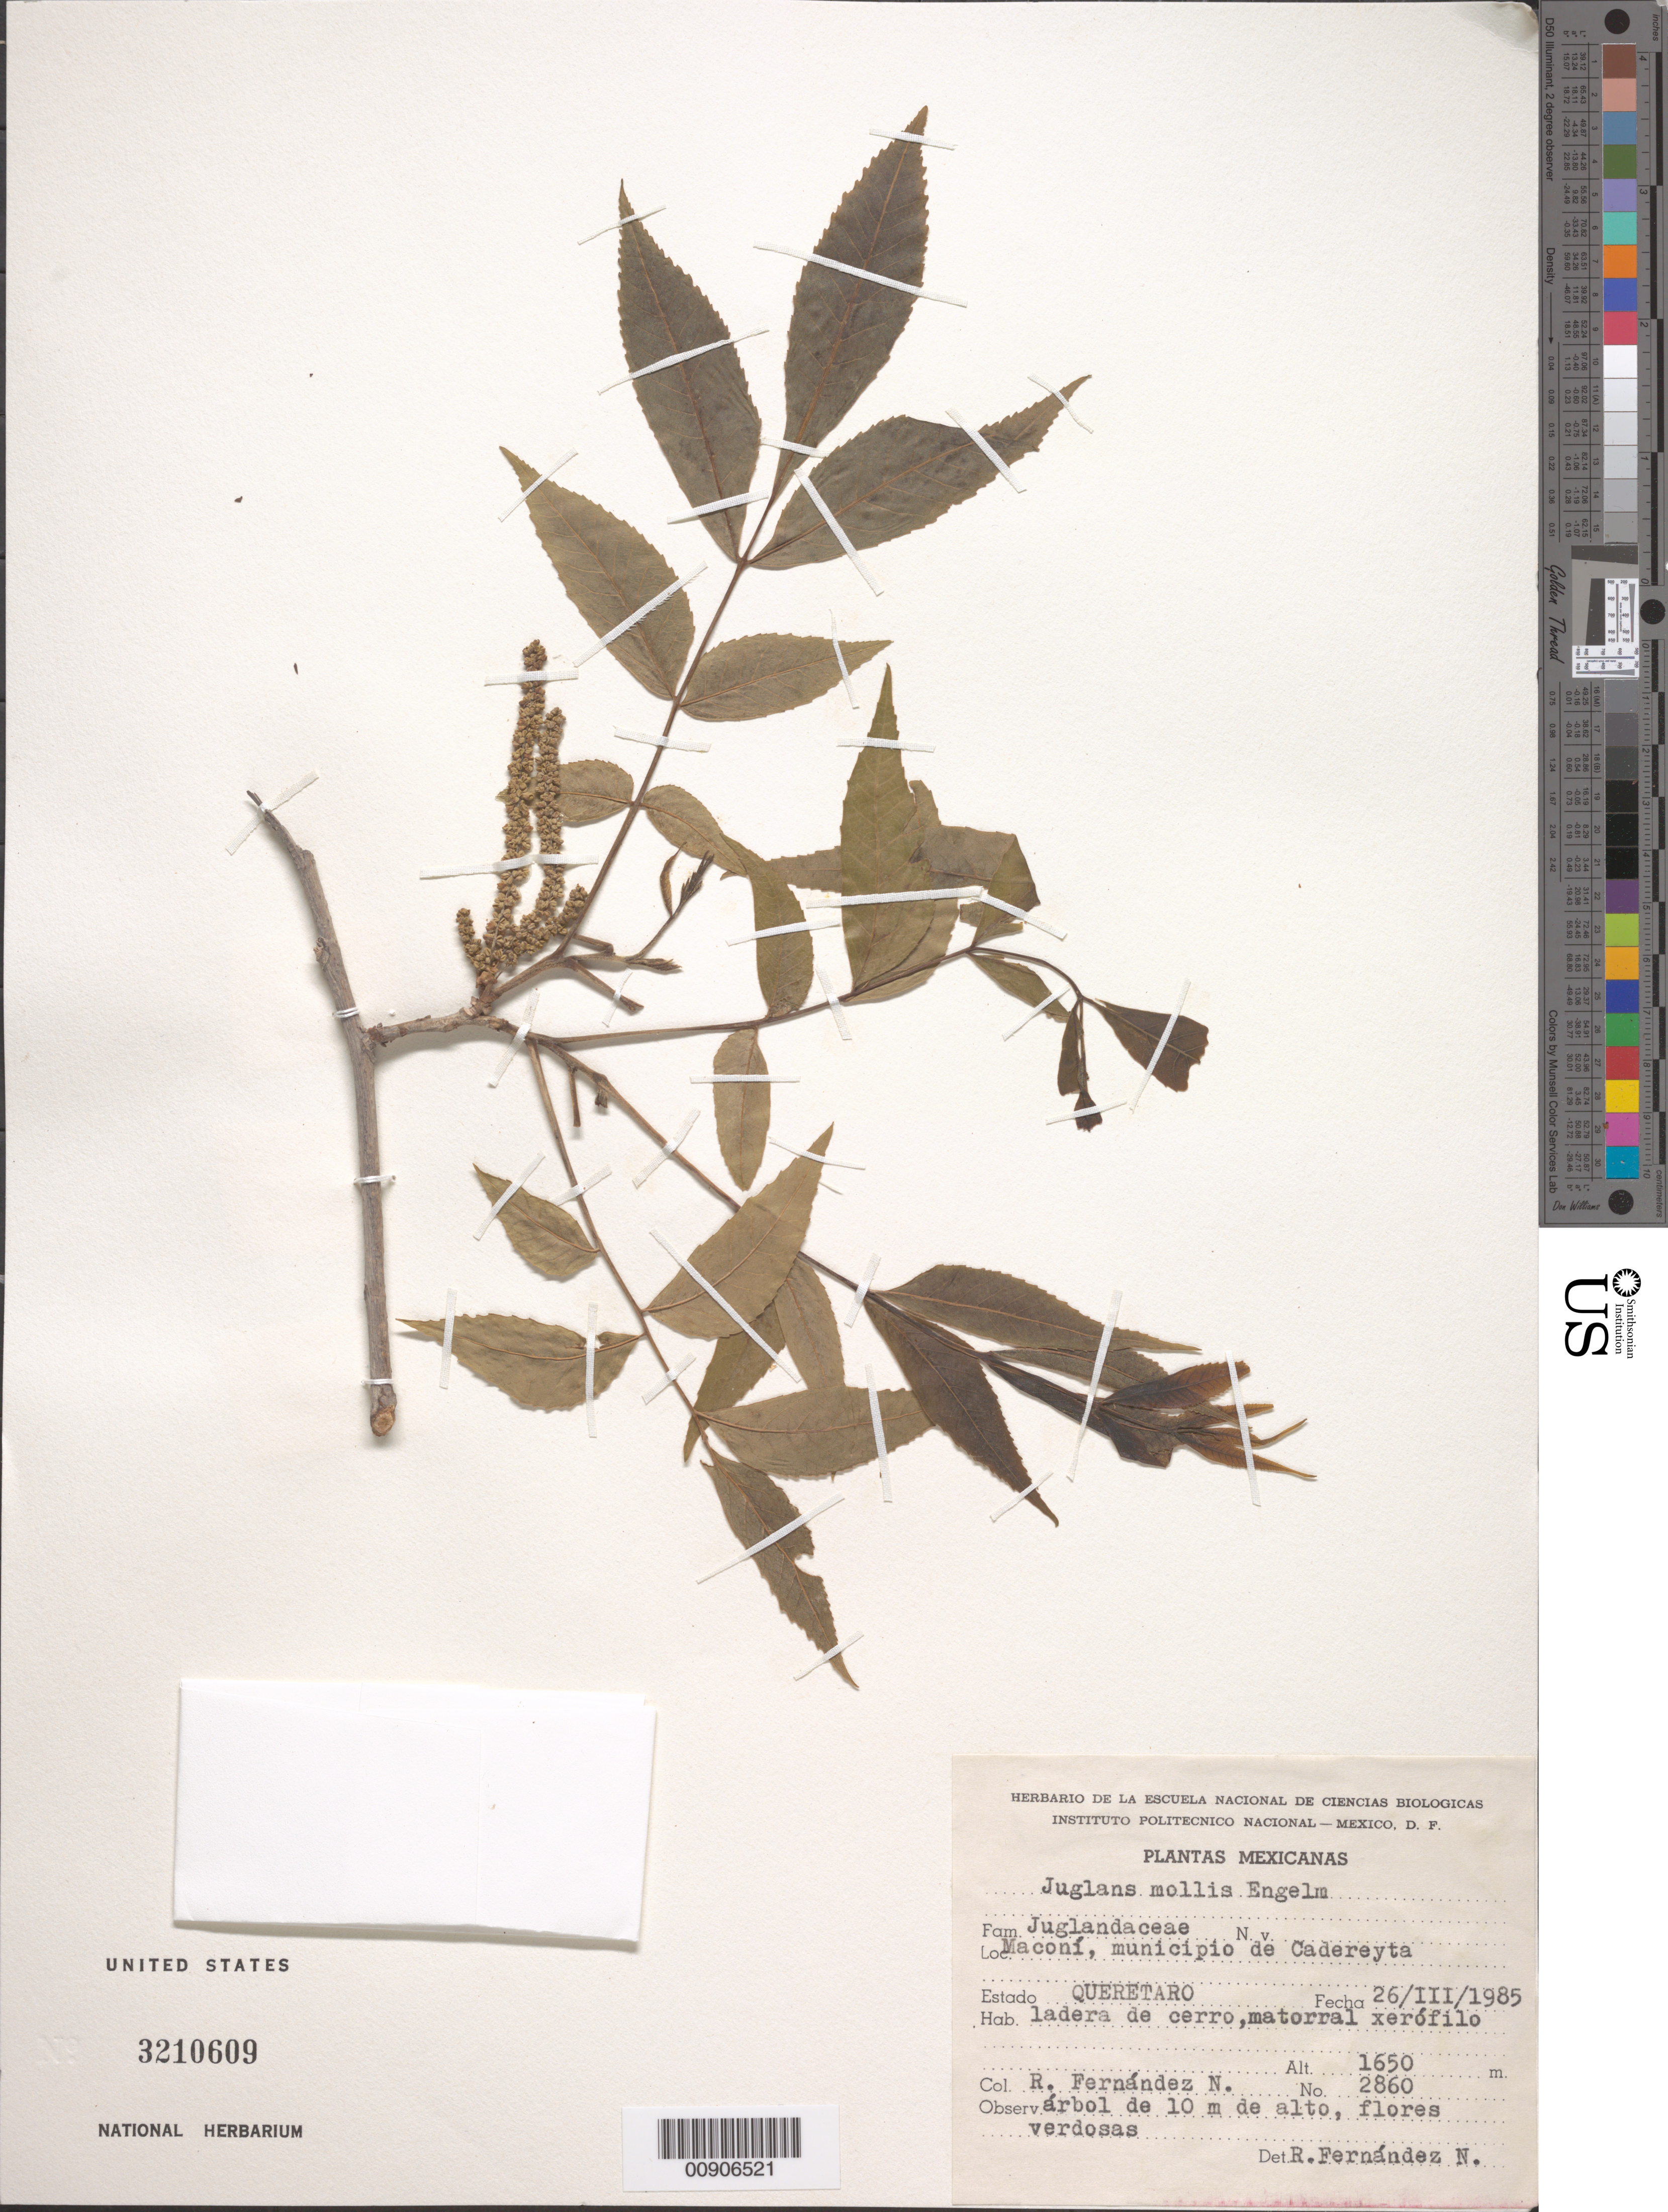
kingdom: Plantae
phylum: Tracheophyta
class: Magnoliopsida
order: Fagales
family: Juglandaceae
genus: Juglans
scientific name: Juglans mollis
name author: Engelm. ex Hemsl.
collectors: R. Fernández Nava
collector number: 2860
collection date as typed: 26 Mar 1985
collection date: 1985-03-26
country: Mexico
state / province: Querétaro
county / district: Cadereyta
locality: Maconí, municipio de Cadereyta, Estado Querétaro.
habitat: Ladera de cerro, matorral xerófilo.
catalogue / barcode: US 3210609